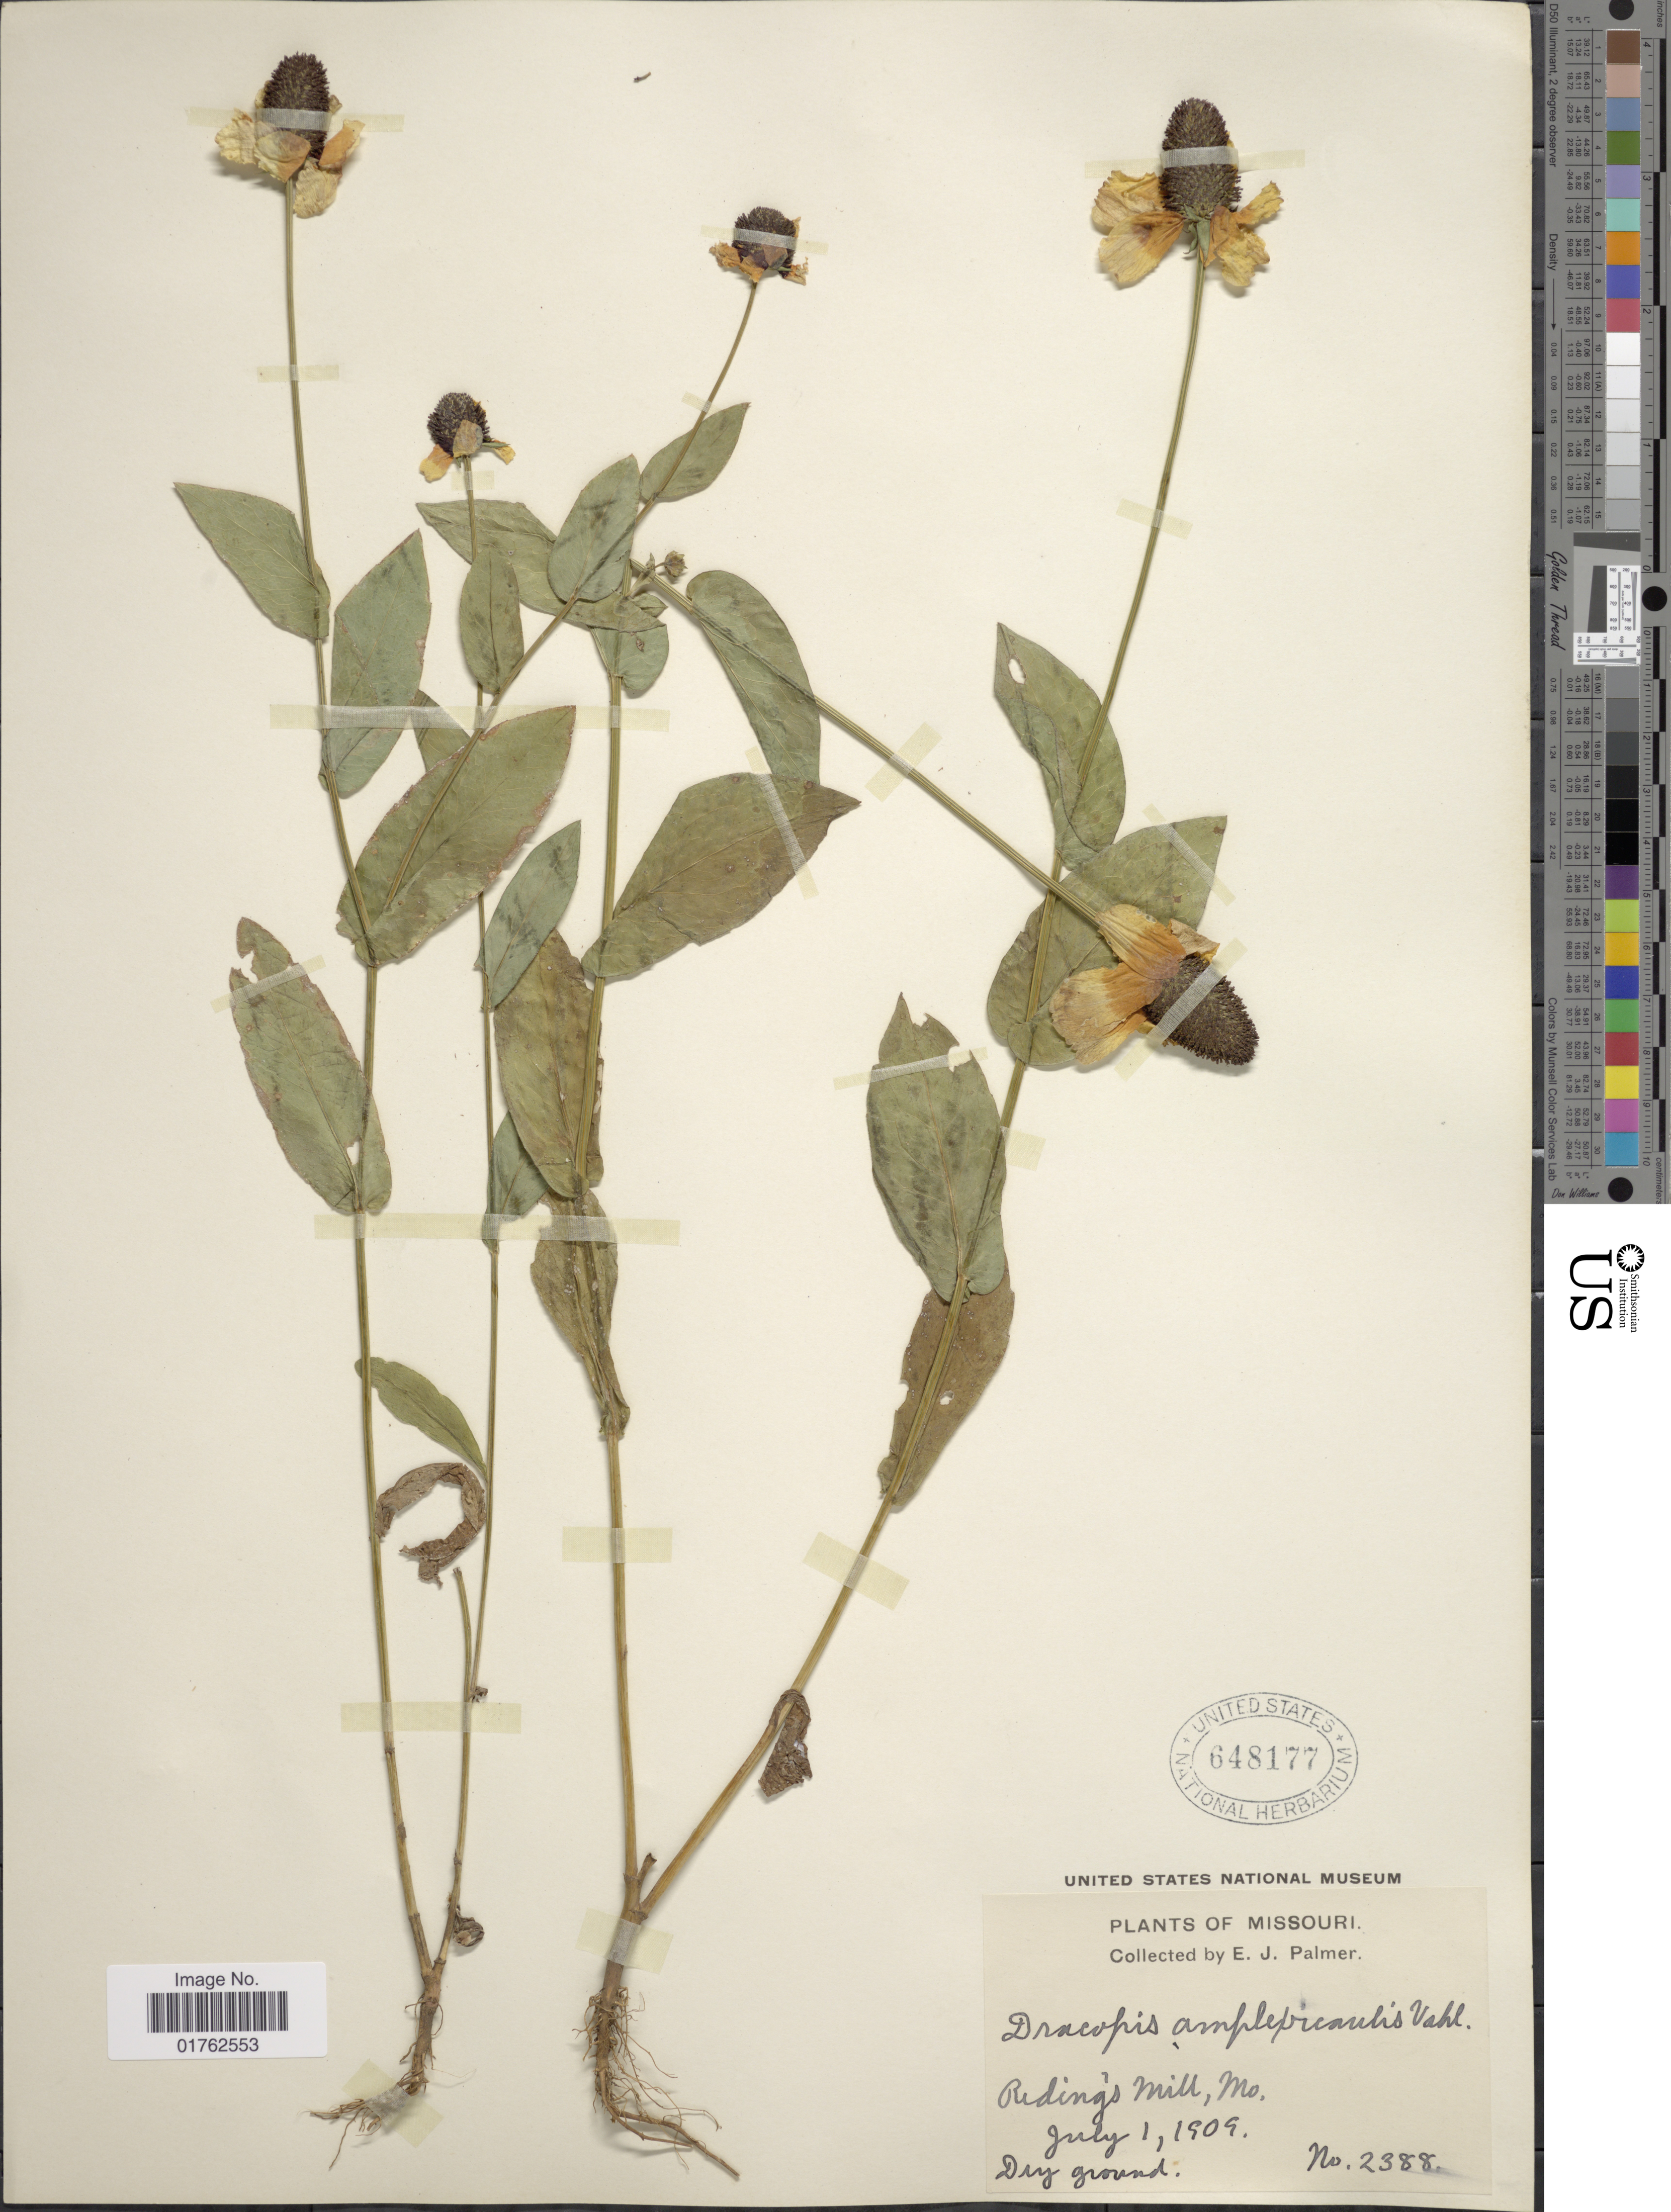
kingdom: Plantae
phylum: Tracheophyta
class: Magnoliopsida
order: Asterales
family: Asteraceae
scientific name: Dracopis amplexicaulis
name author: (Vahl) Cass.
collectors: E. J. Palmer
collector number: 2388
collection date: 1909-07-01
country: United States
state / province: Missouri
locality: Reding's Mill, Mo.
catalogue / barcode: US 648177